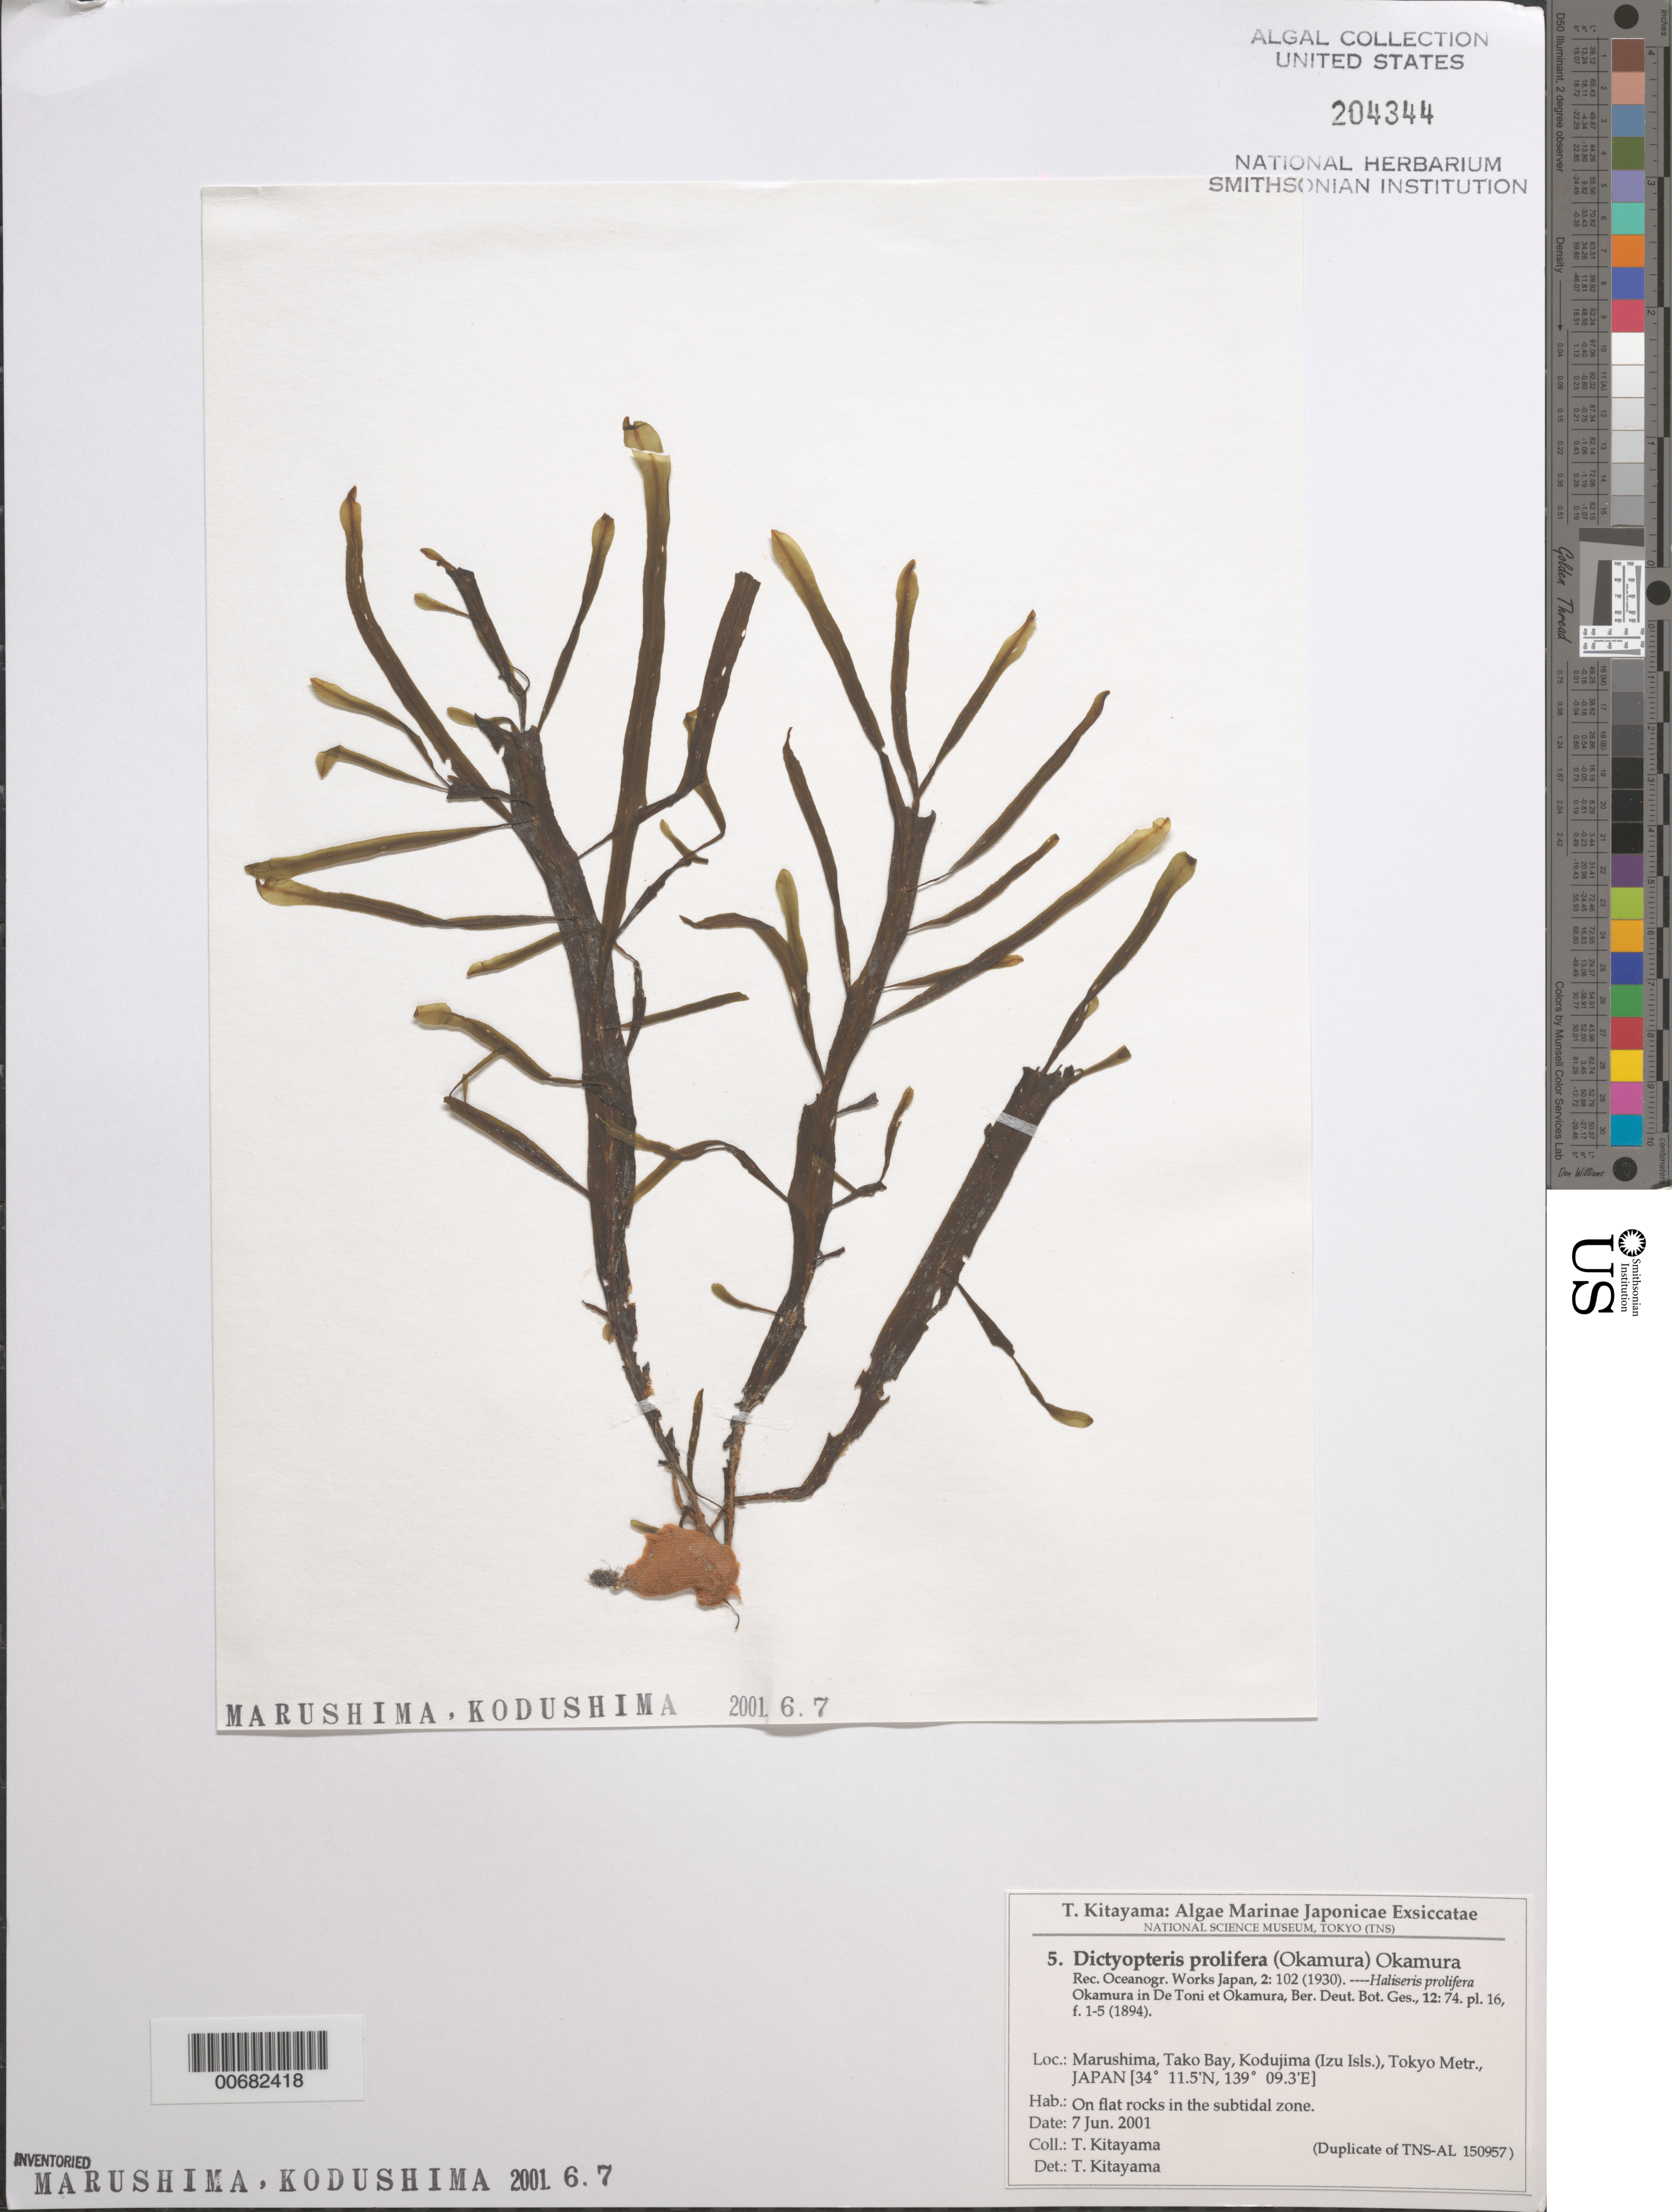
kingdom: Chromista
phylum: Ochrophyta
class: Phaeophyceae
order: Dictyotales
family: Dictyotaceae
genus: Dictyopteris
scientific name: Dictyopteris prolifera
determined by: Kitayama, T.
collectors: T. Kitayama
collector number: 5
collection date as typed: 07 Jun 2001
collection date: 2001-06-07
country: Japan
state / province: Tokyo, Federal City of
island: Kodushima (Kodujima)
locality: Marushima, Tako Bay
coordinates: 34 11.5' N, 139 09.3' E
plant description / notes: Kitayama, T., Algae Marinae Japonicae Exsiccatae, Fasc. I (Nos. 1-25)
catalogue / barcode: US 204344